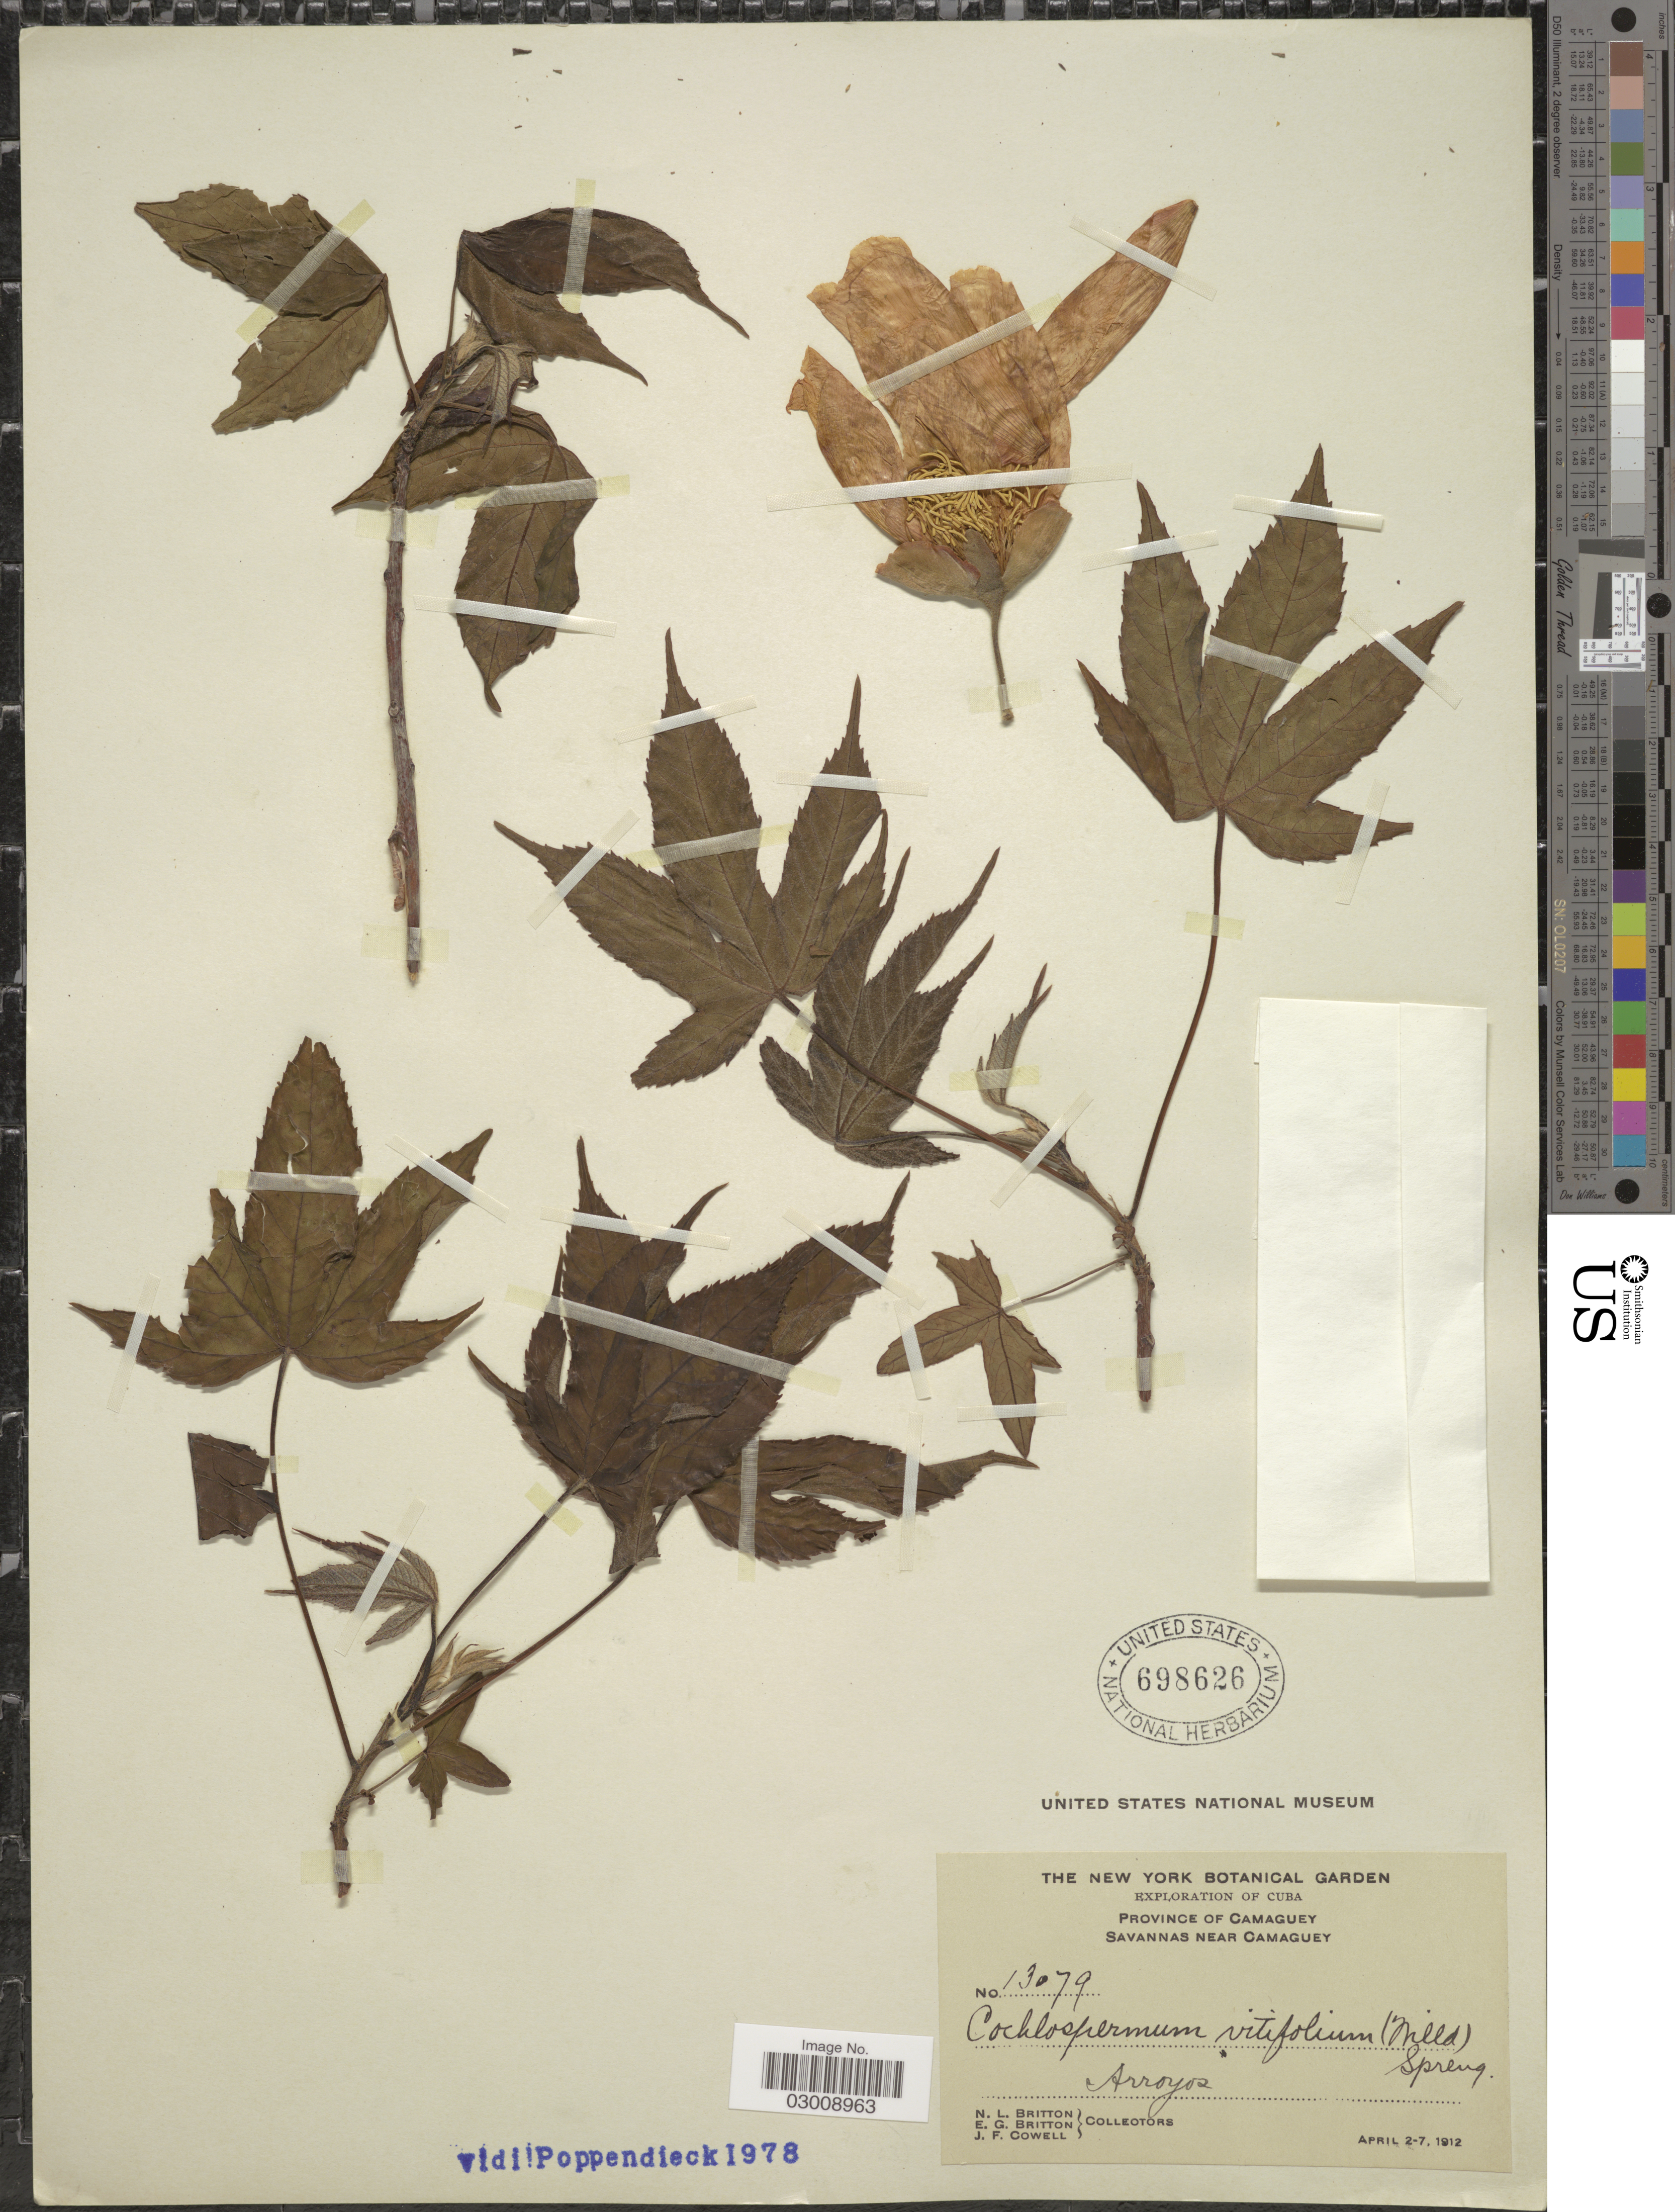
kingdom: Plantae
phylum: Tracheophyta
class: Magnoliopsida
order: Malvales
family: Cochlospermaceae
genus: Cochlospermum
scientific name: Cochlospermum vitifolium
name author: (Willd.) Spreng.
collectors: N. Britton, E. G. Britton & J. F. Cowell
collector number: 13079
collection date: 1912-04-02/1912-04-07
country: Cuba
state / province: Camagüey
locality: Province of Camaguey. Savannas near Camaguey. Arroyos.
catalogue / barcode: US 698626